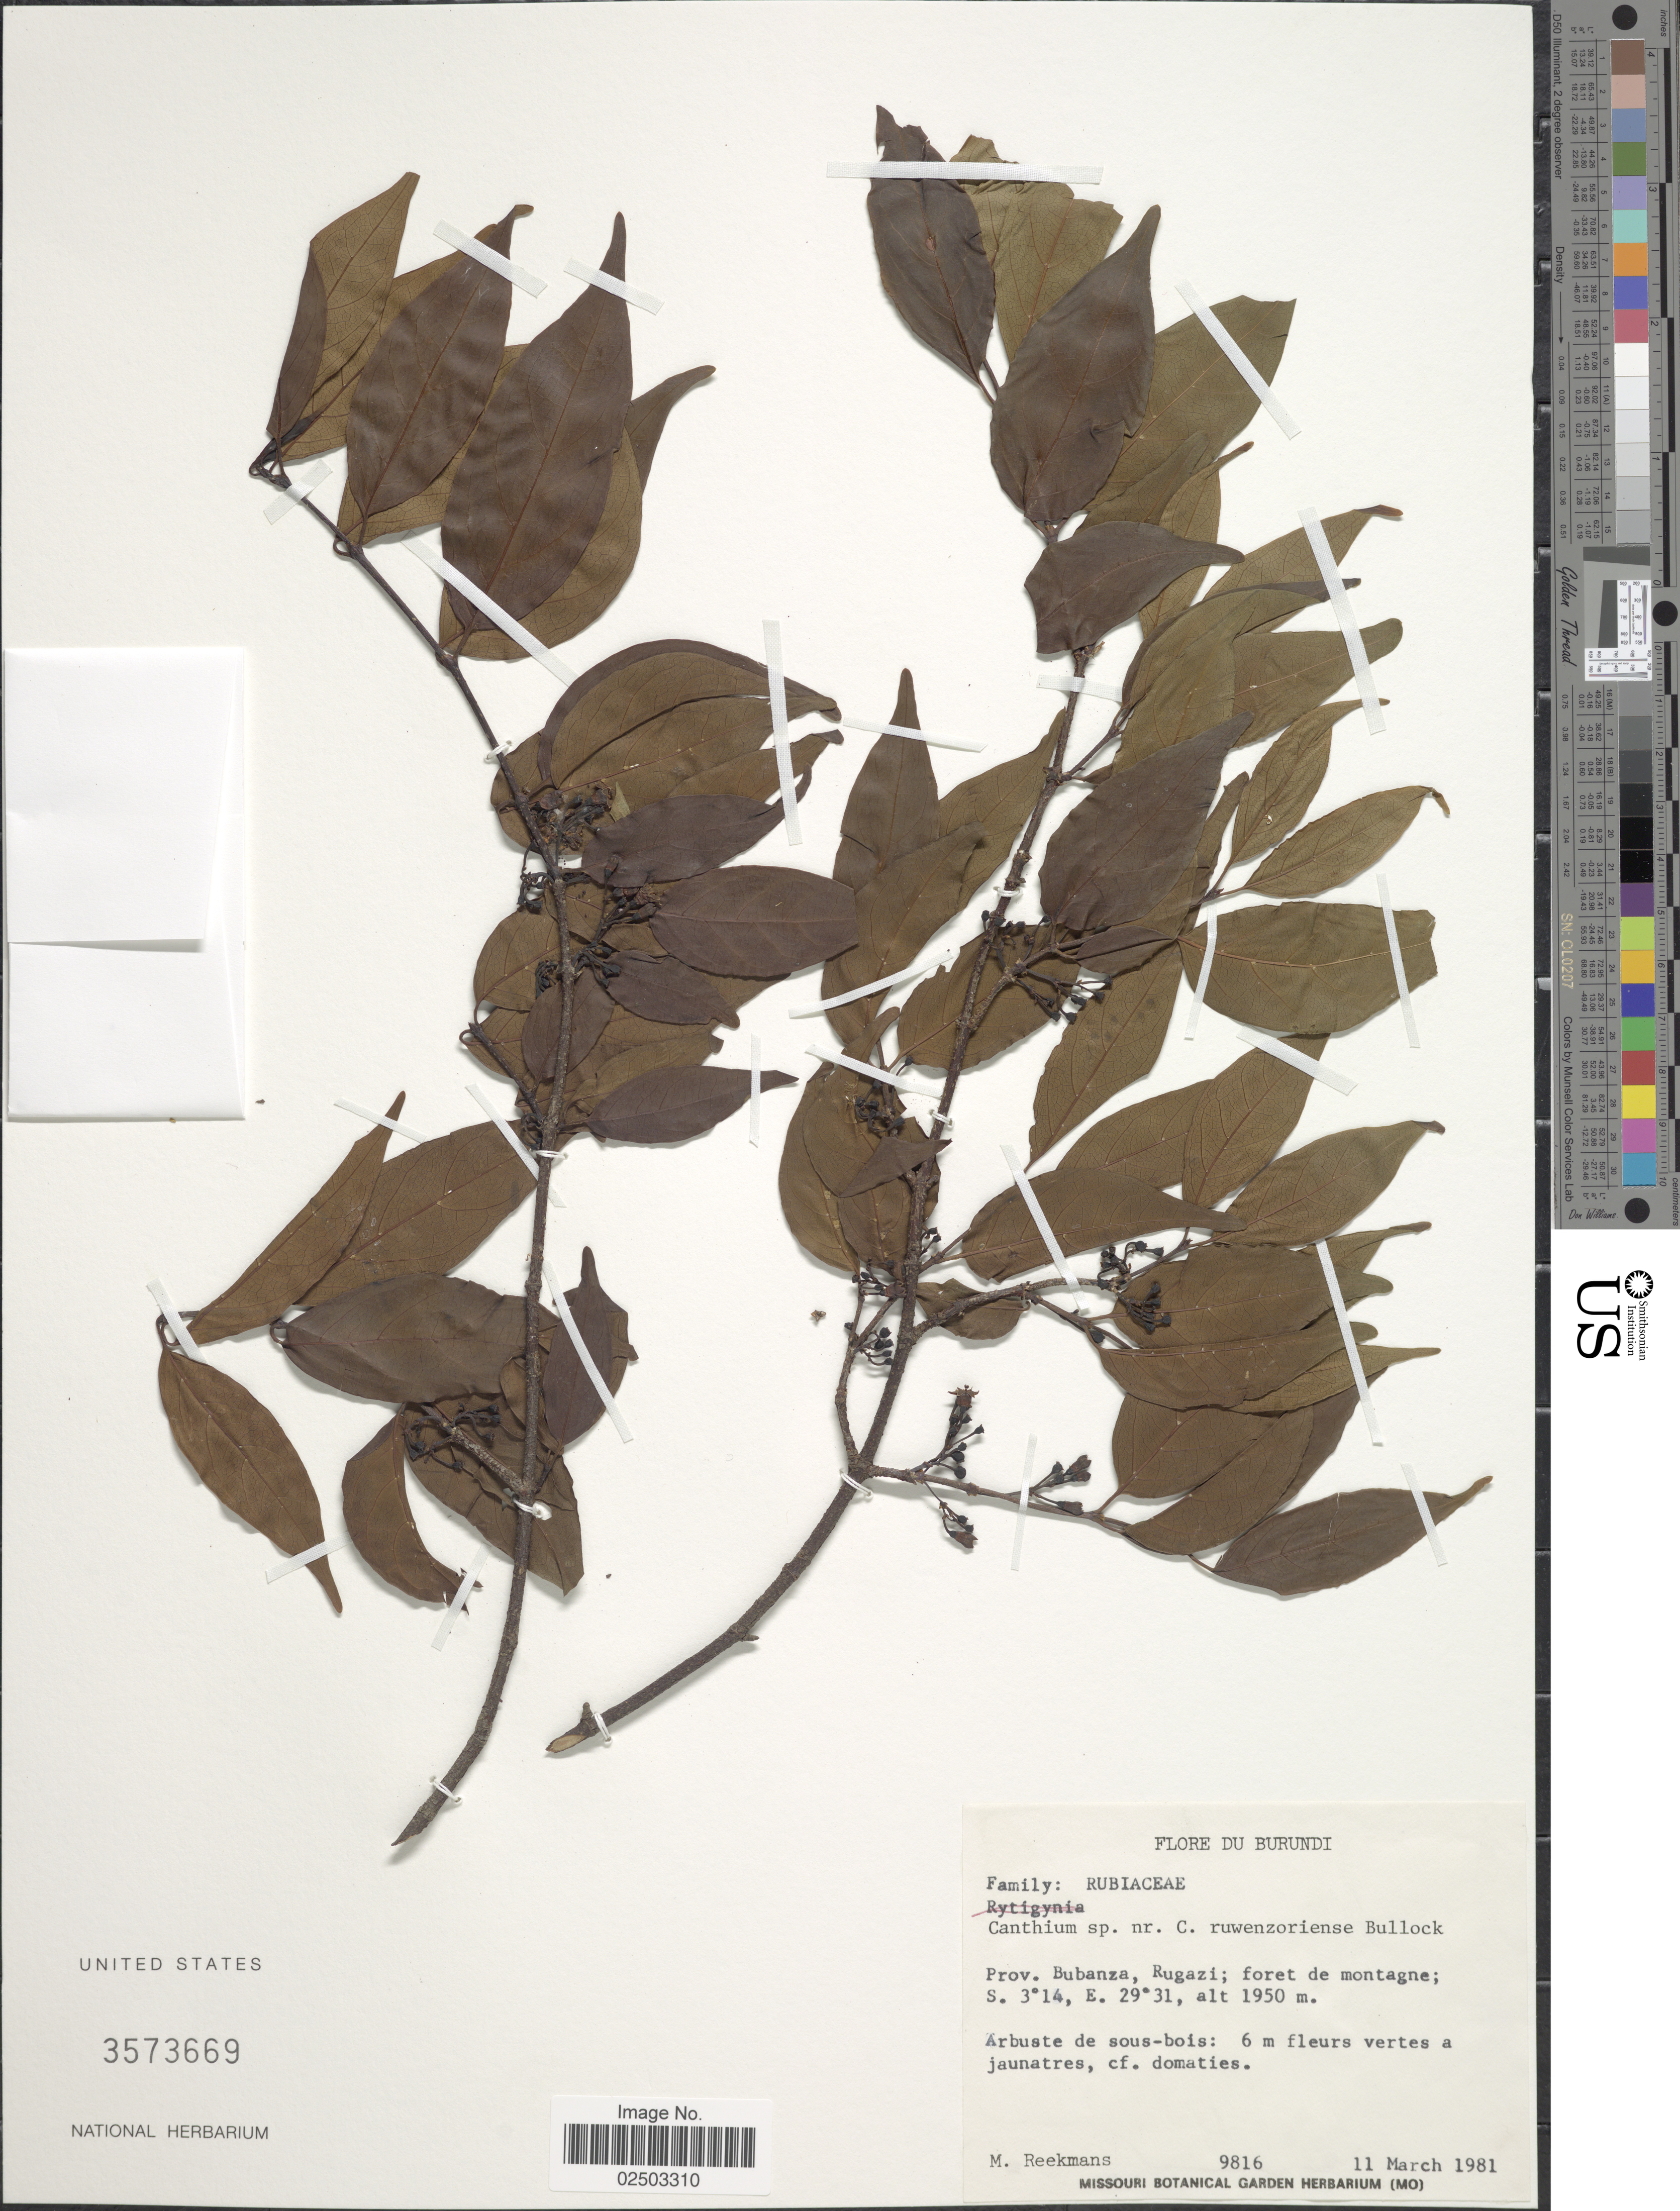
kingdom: Plantae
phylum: Tracheophyta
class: Magnoliopsida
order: Gentianales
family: Rubiaceae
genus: Canthium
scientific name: Canthium ruwenzoriense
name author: Bullock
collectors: M. Reekmans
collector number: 9816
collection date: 1981-03-11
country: Burundi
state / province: Bubanza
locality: Rugazi; foret de montagne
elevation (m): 1950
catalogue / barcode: US 3573669